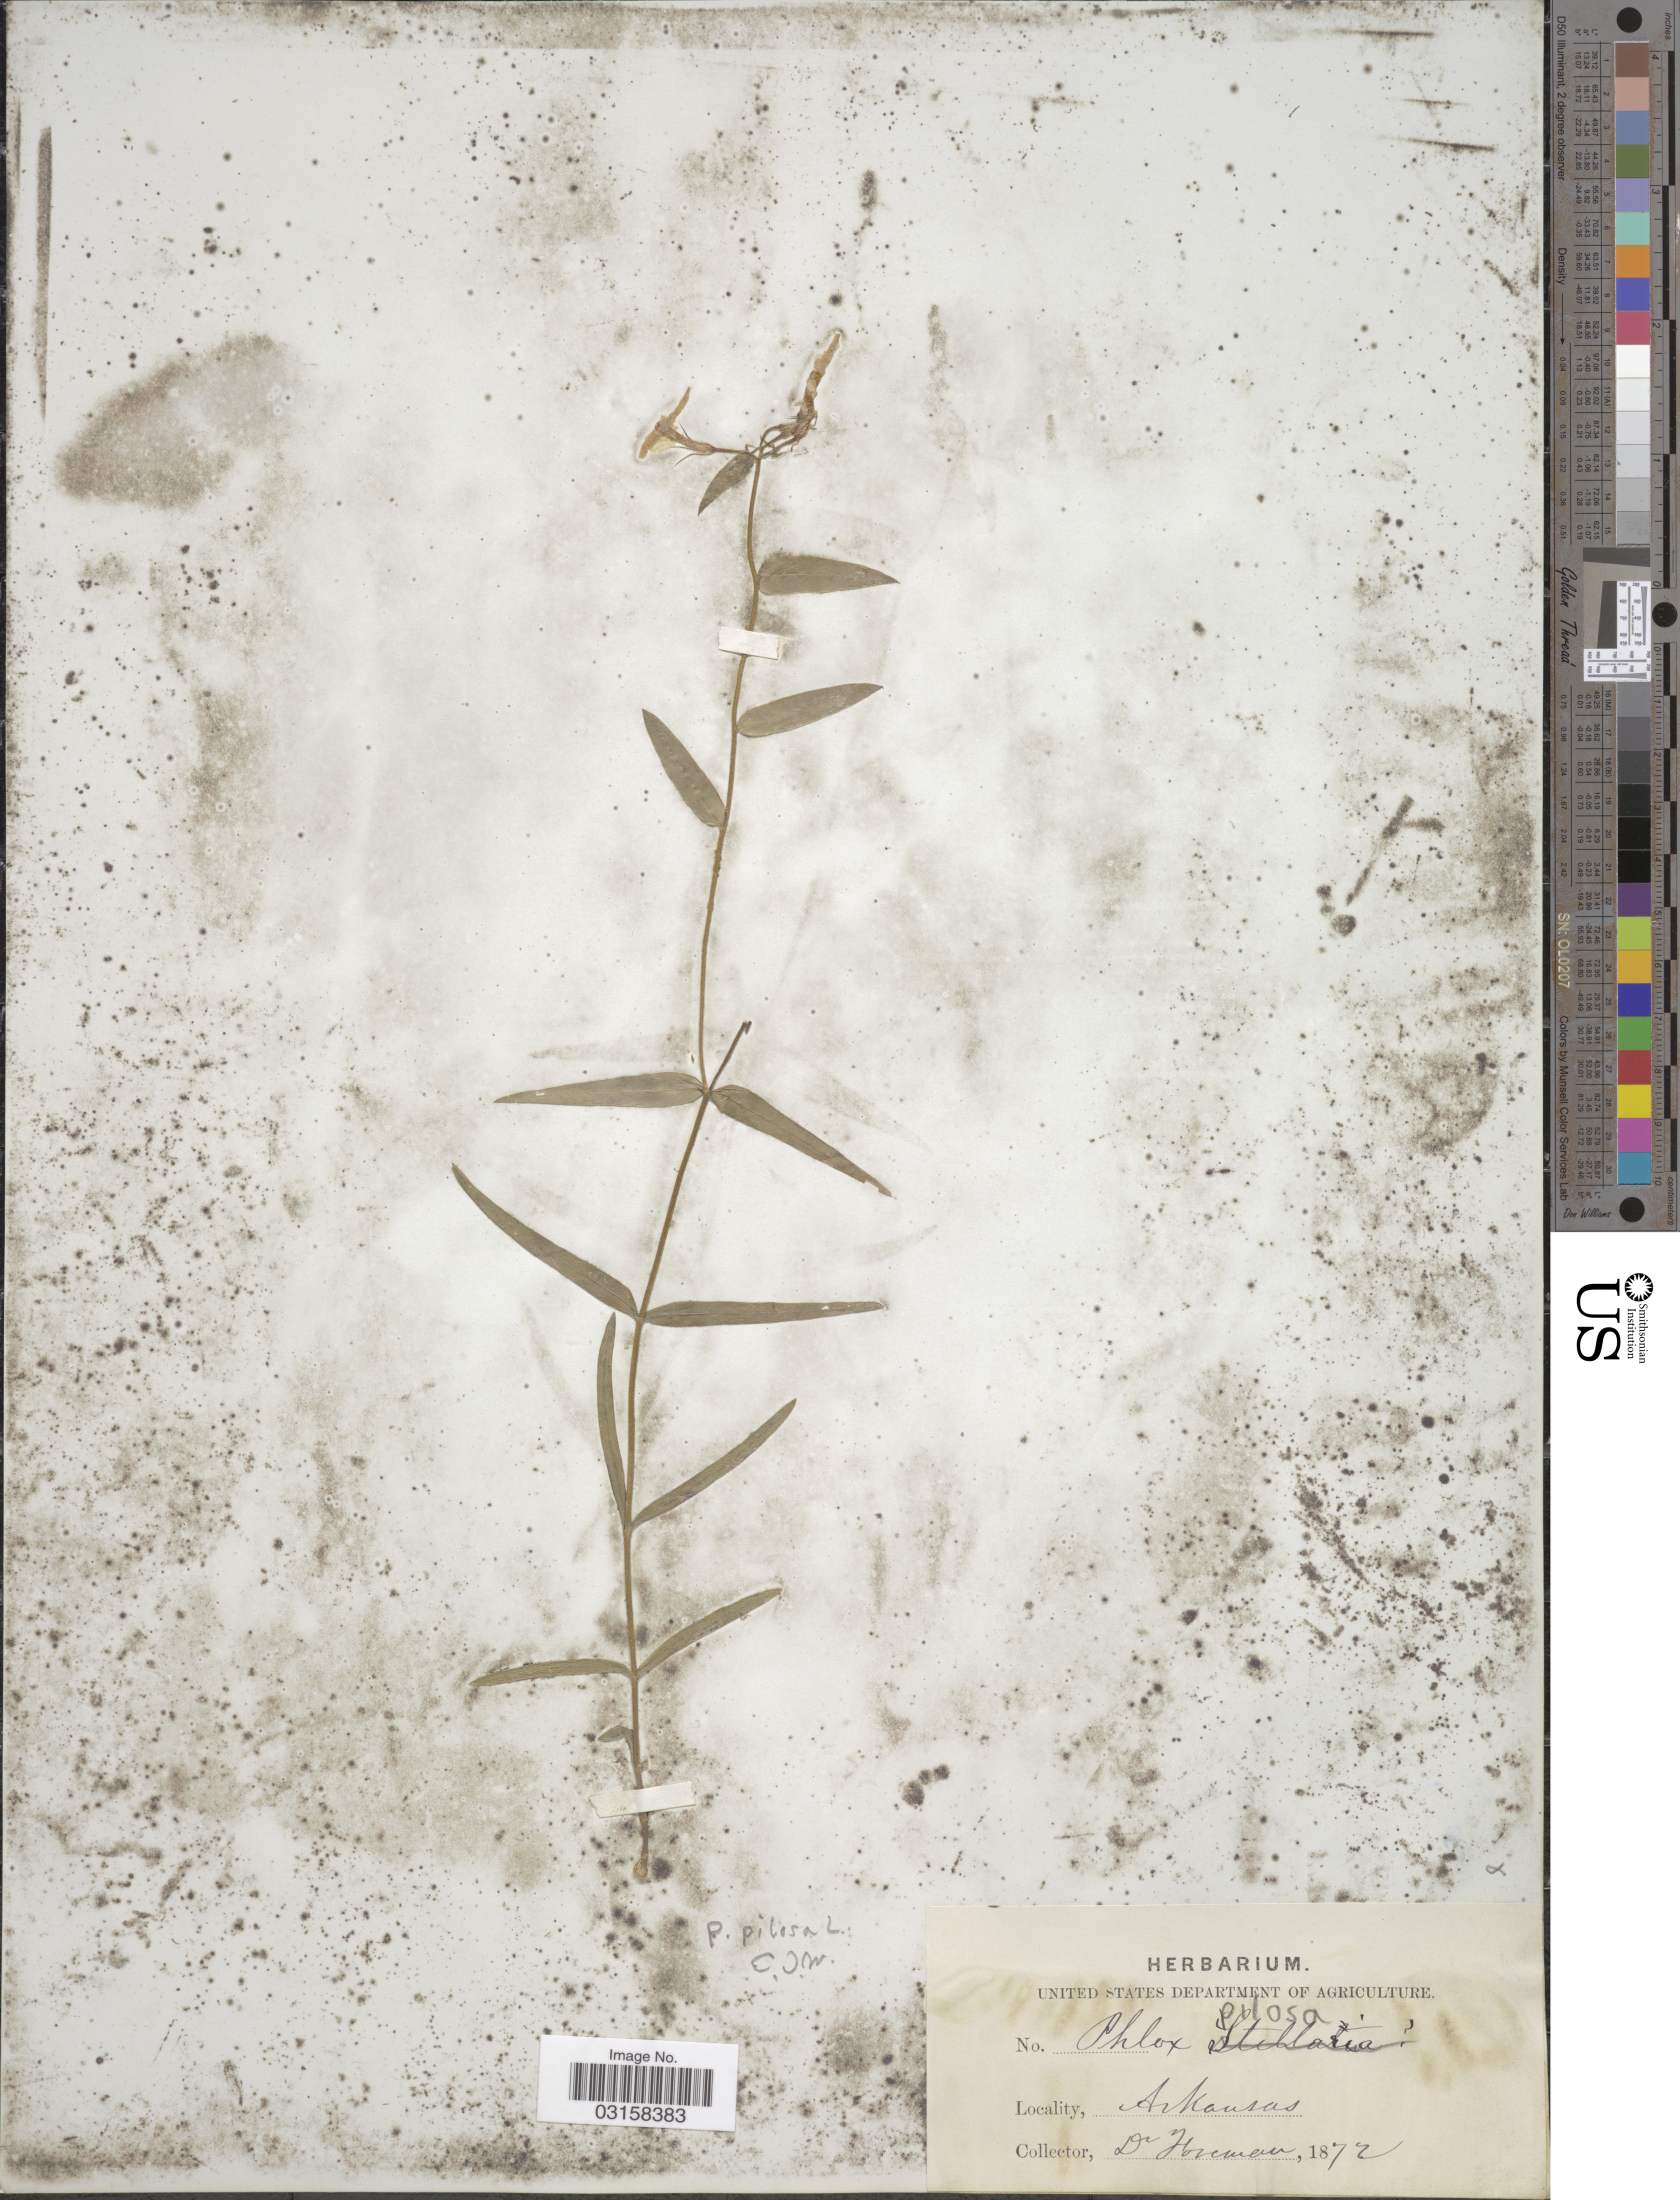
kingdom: Plantae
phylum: Tracheophyta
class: Magnoliopsida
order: Ericales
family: Polemoniaceae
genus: Phlox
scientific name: Phlox pilosa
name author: L.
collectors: -. Foreman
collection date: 1872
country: United States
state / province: Arkansas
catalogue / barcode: US 103188